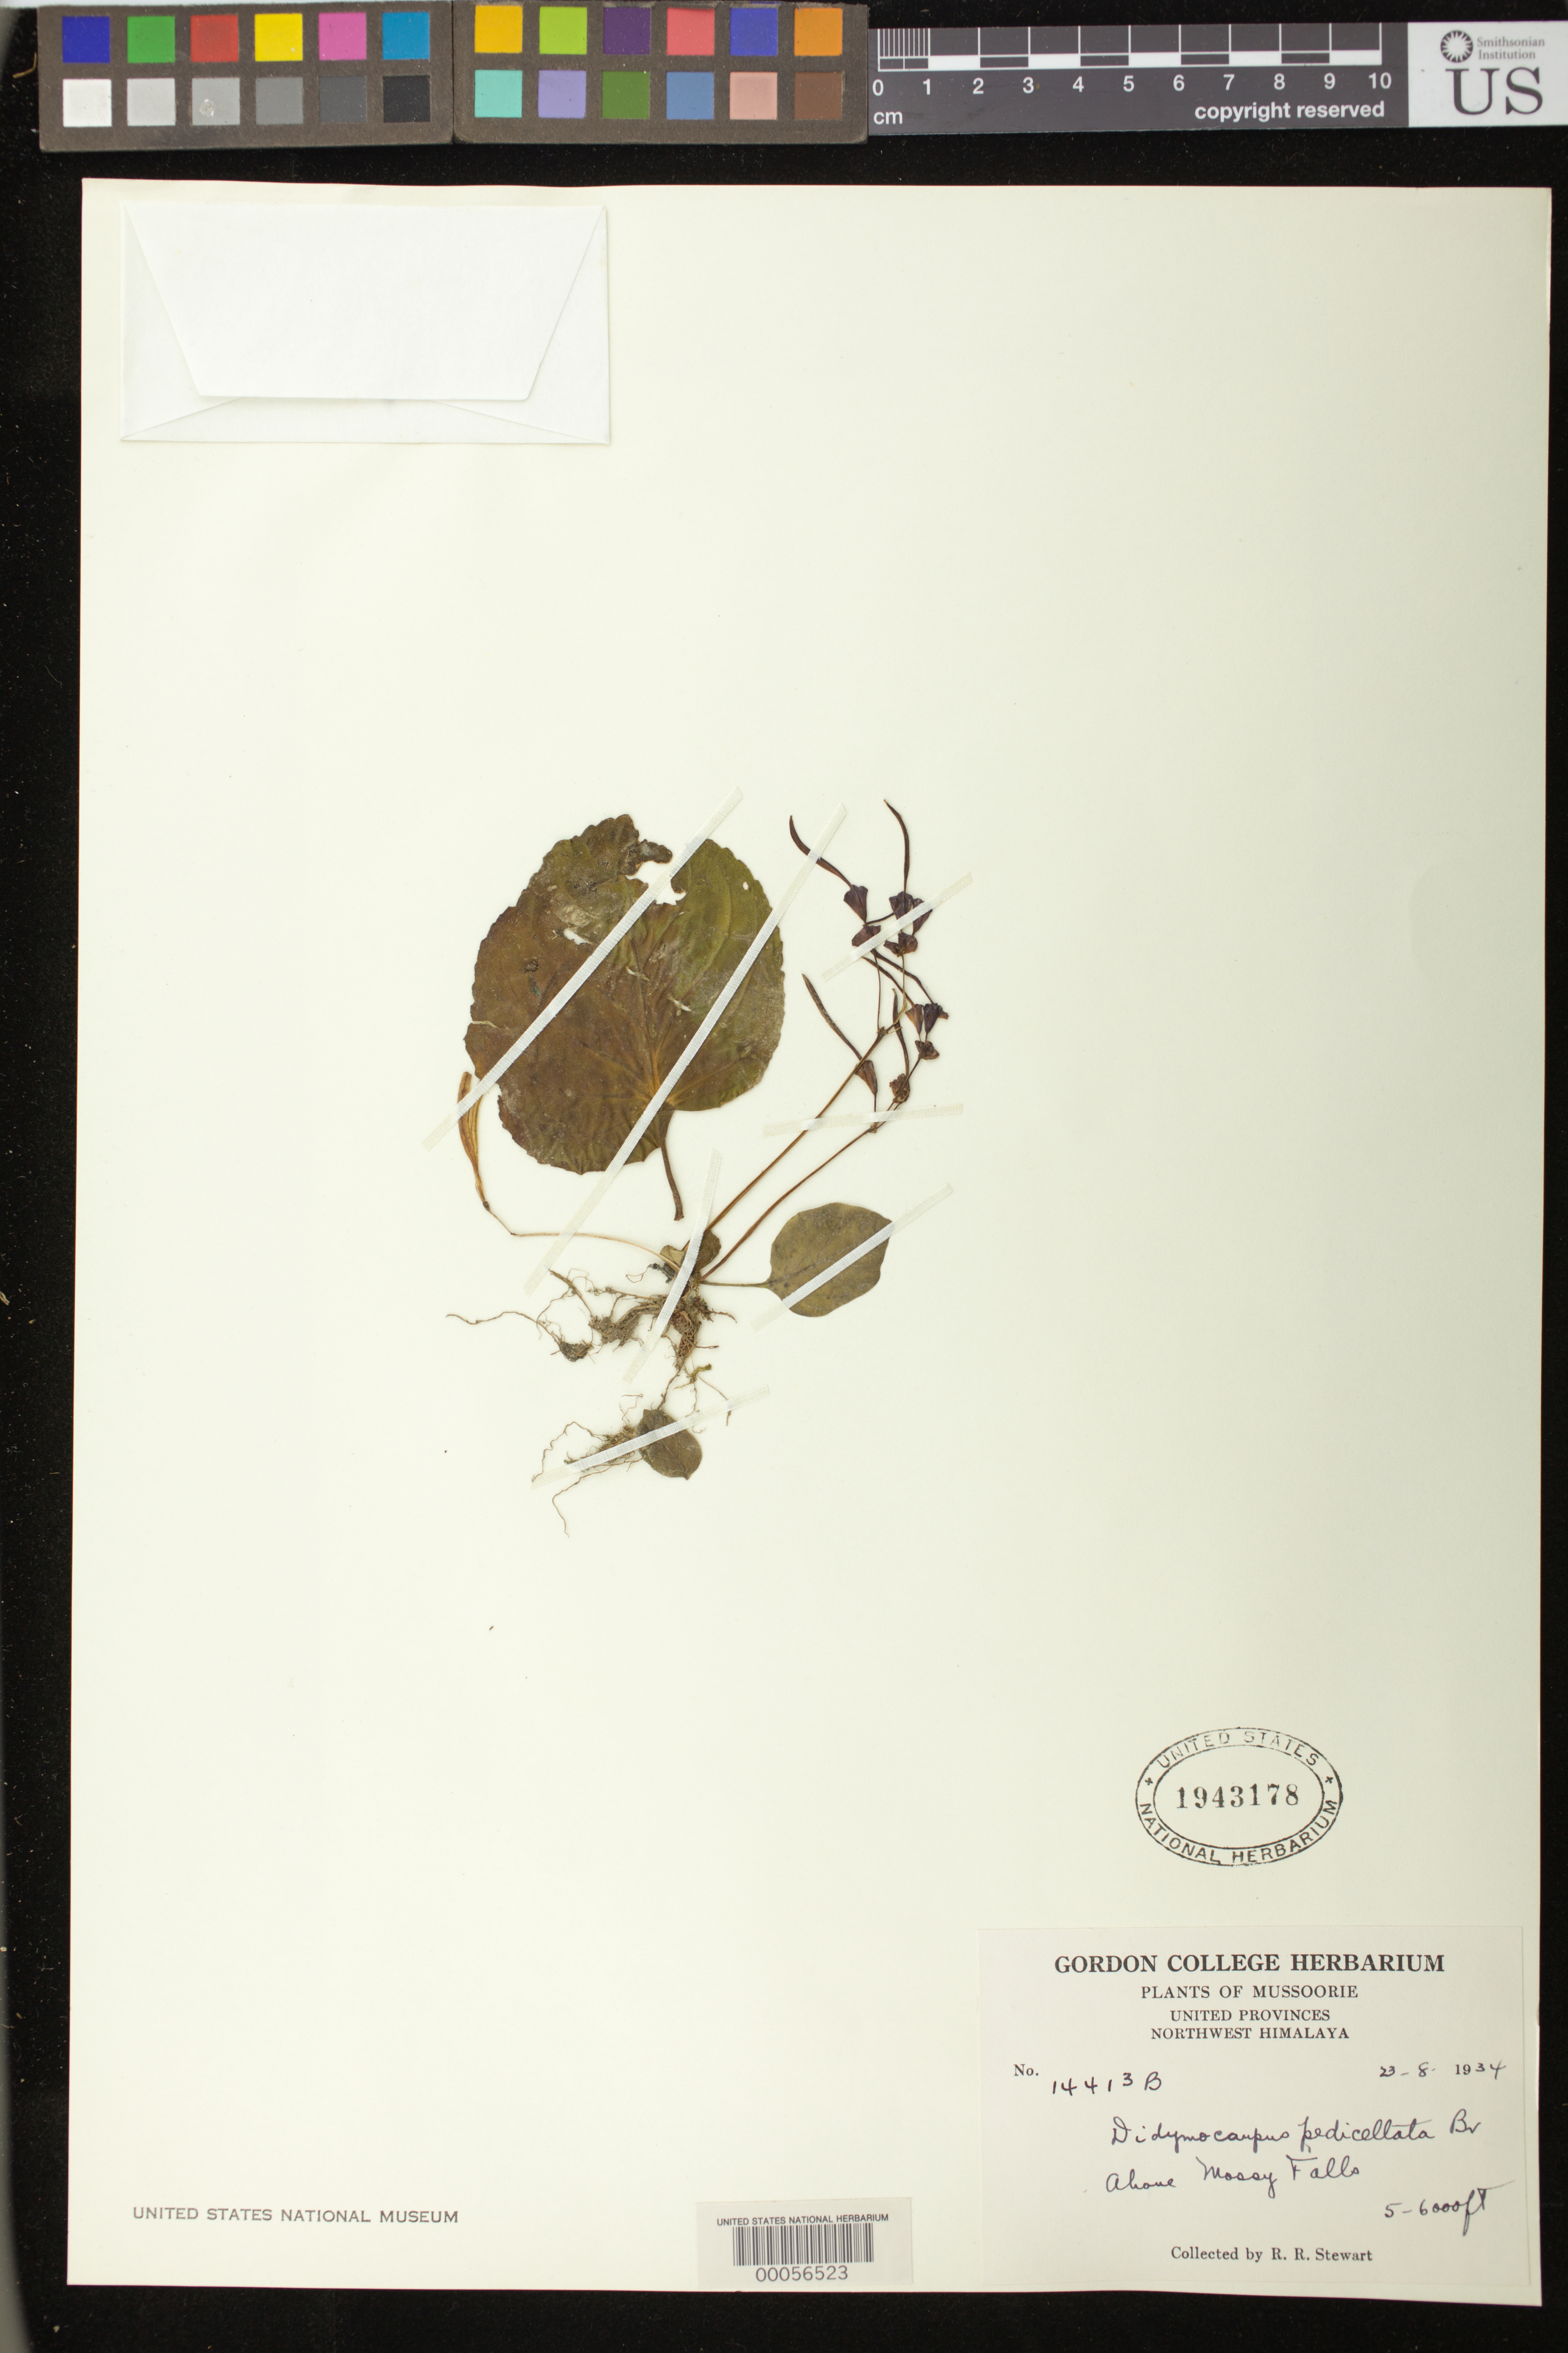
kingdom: Plantae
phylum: Tracheophyta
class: Magnoliopsida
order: Lamiales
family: Gesneriaceae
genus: Didymocarpus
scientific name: Didymocarpus pedicellatus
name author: R. Br.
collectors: R. R. Stewart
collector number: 14413 B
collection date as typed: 23 Aug 1934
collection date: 1934-08-23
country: India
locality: Mussoorie, above mossy falls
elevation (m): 1524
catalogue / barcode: US 1943178